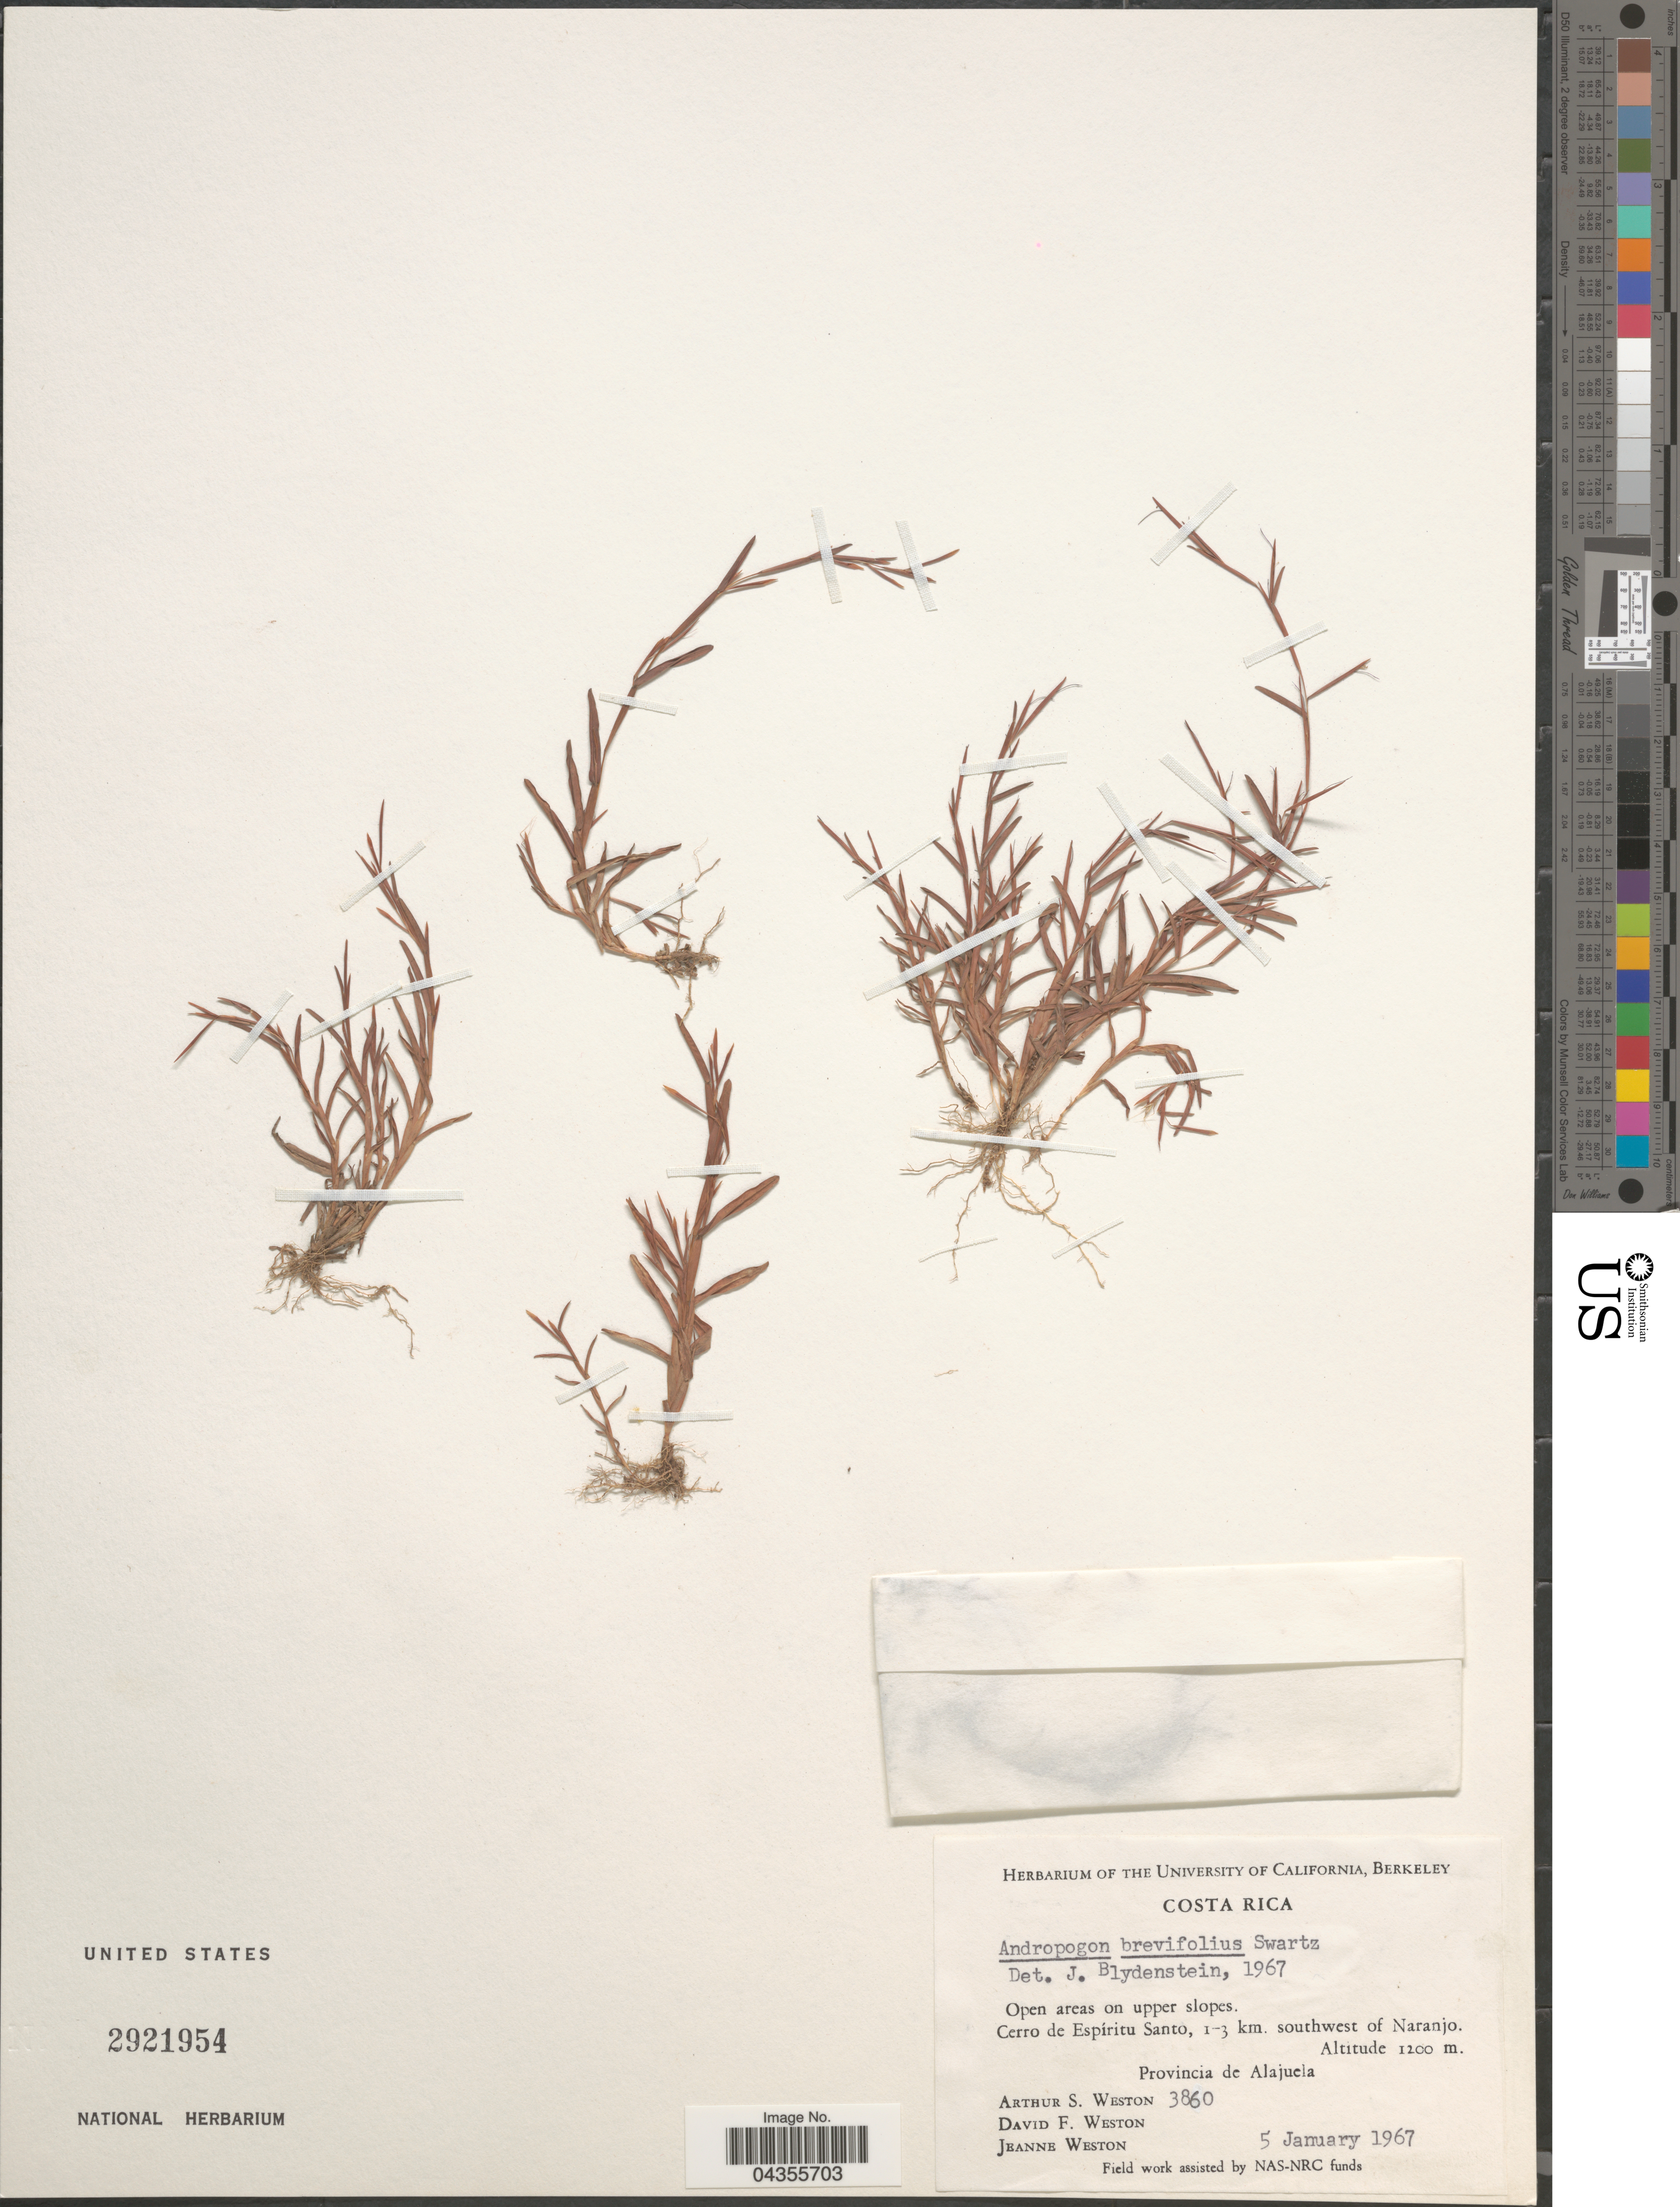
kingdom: Plantae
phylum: Tracheophyta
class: Liliopsida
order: Poales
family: Poaceae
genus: Schizachyrium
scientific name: Schizachyrium brevifolium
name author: (Sw.) Nees ex Büse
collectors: A. Weston, D. Weston & J. Weston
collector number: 3860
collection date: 1967-01-05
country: Costa Rica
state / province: Alajuela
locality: Open areas on upper slopes. Cerro de Espíritu Santo, 1-3 km. southwest of Naranjo.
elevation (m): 1200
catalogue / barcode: US 2921954